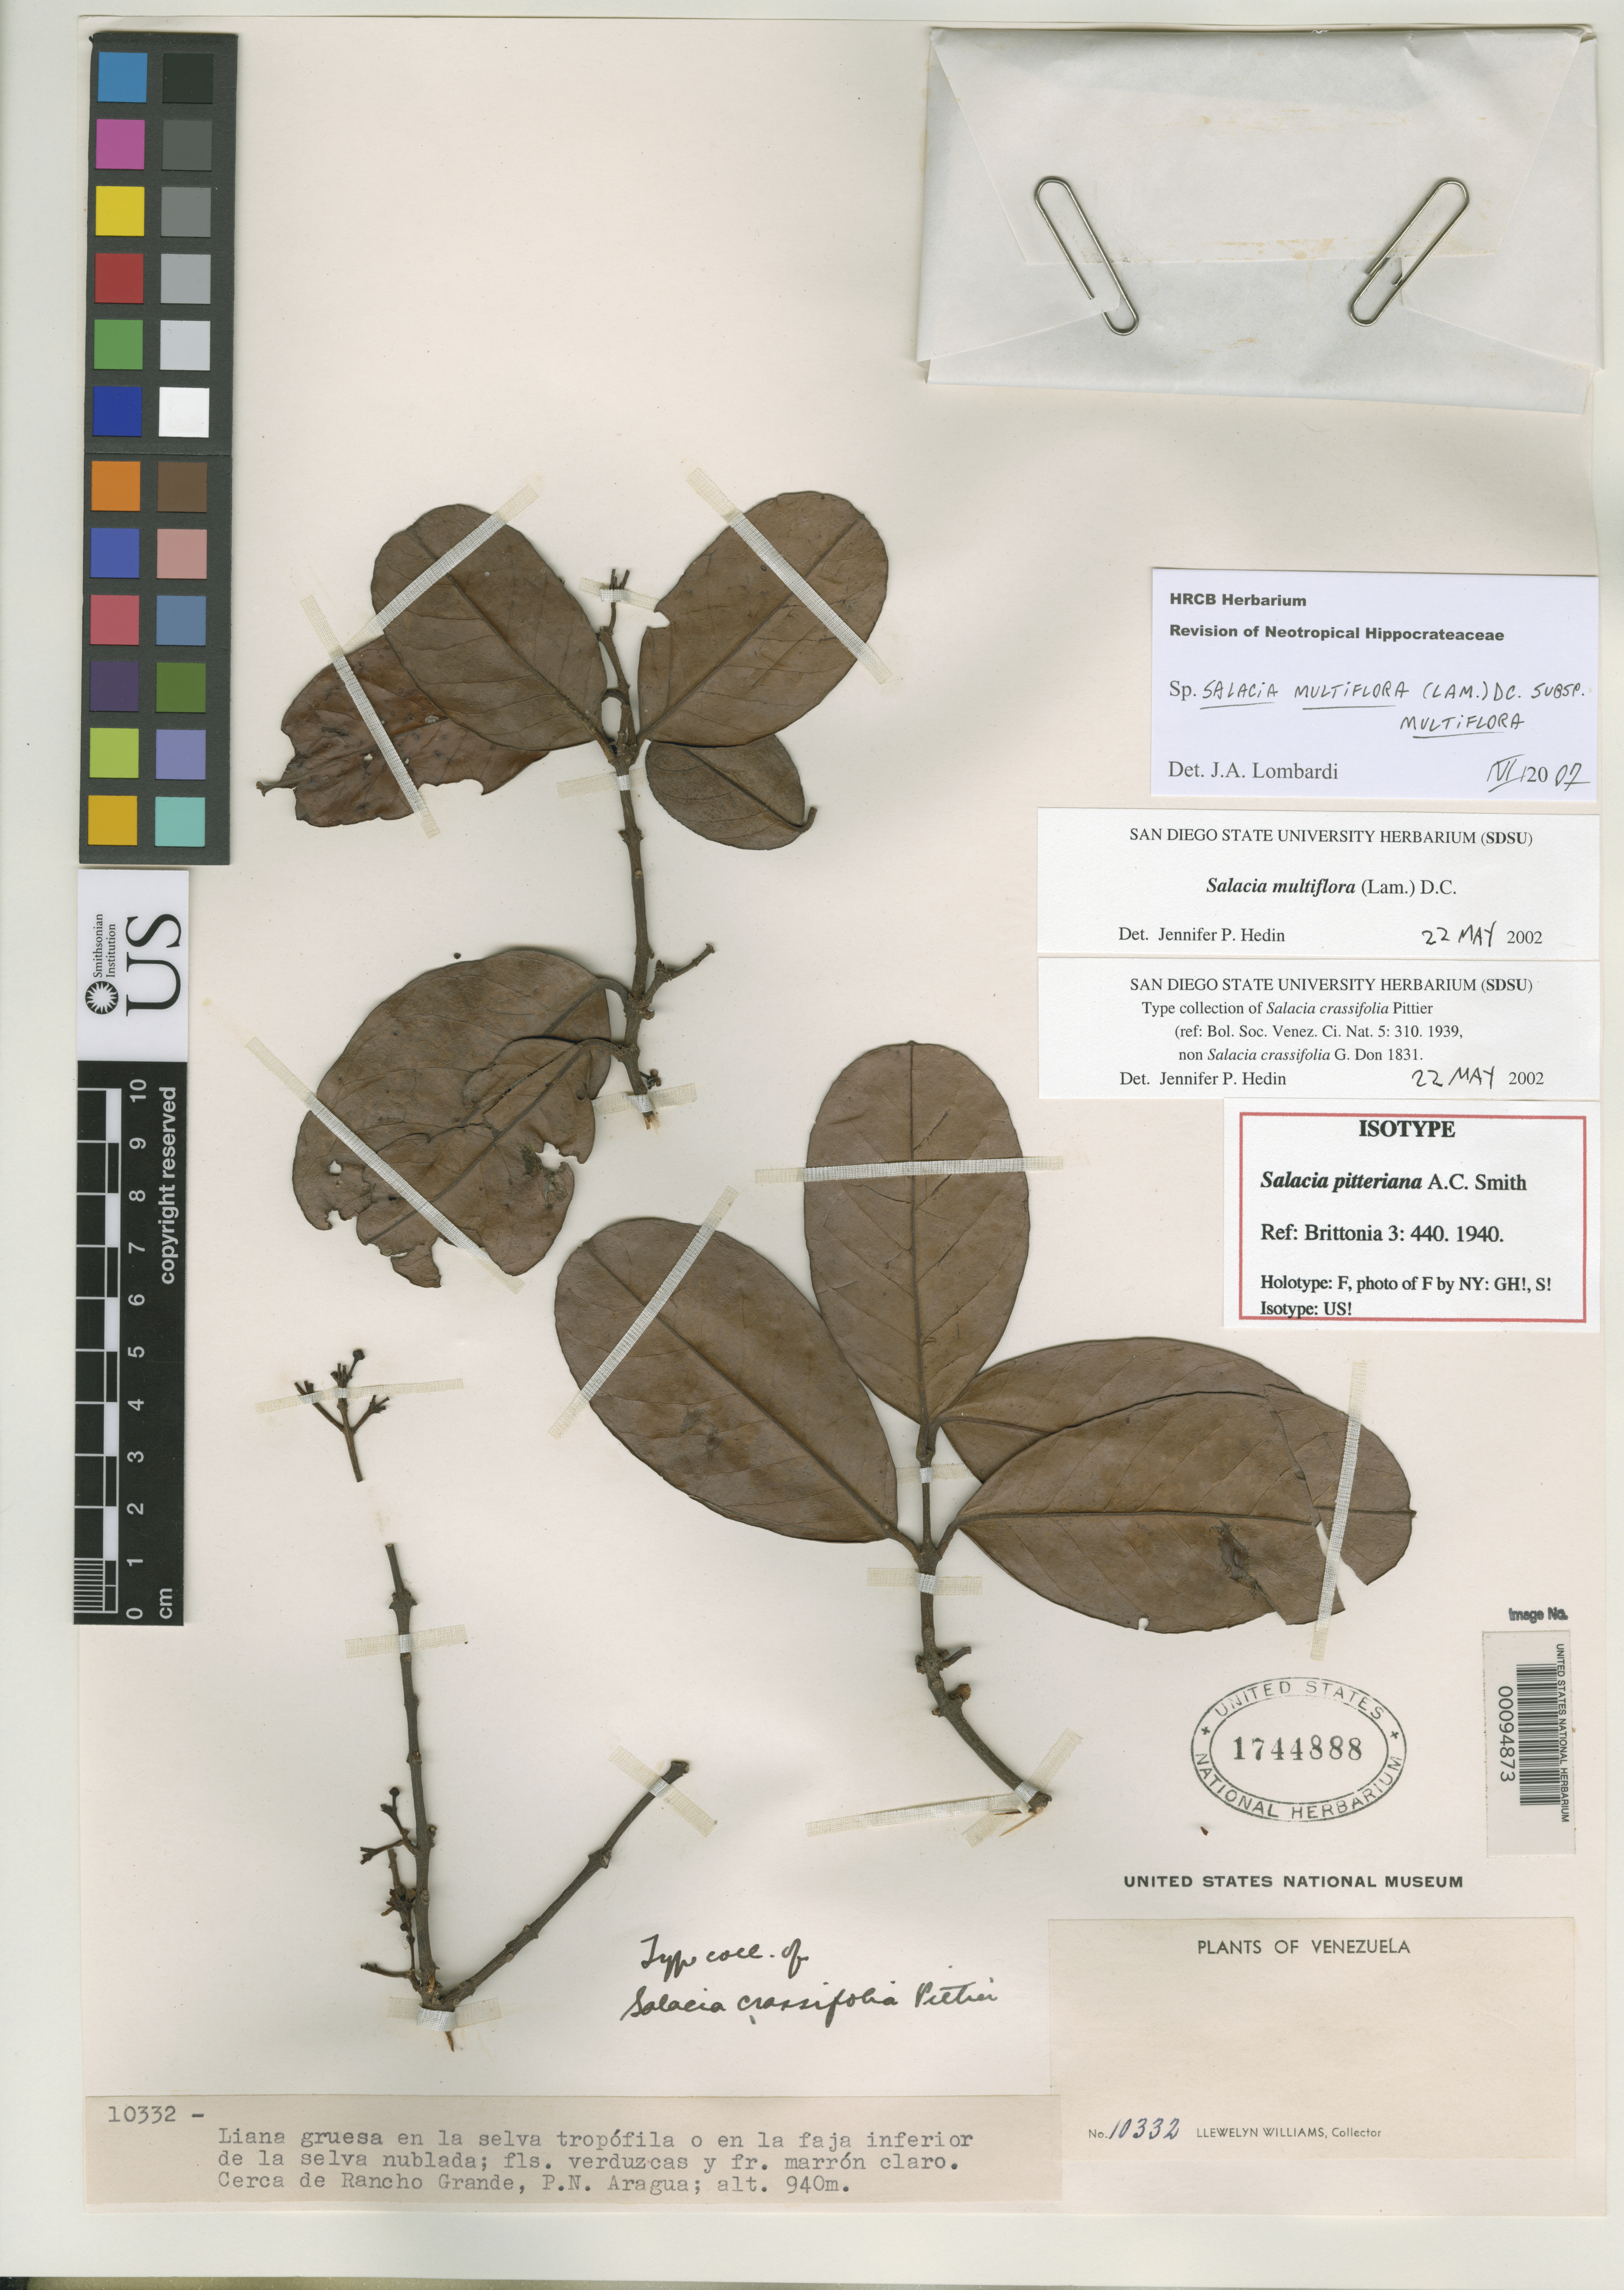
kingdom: Plantae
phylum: Tracheophyta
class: Magnoliopsida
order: Celastrales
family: Celastraceae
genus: Salacia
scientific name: Salacia crassifolia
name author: Pittier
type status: Isotype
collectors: L. Williams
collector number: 10332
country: Venezuela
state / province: Aragua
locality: Cerca de Rancho Grande, P.N. Aragua.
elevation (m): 940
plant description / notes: Non S. crassifolia (Mart. ex Schult.) G. Don.; Also an isotype of Salacia pittieriana A.C. Smith, nom. nov.; Based on Salacia crassifolia Pittier, non S. crassifolia (Mart. ex Schult.) G. Don.; Also an isotype of Salacia crassifolia Pittier, nom. illeg.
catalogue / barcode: US 1744888